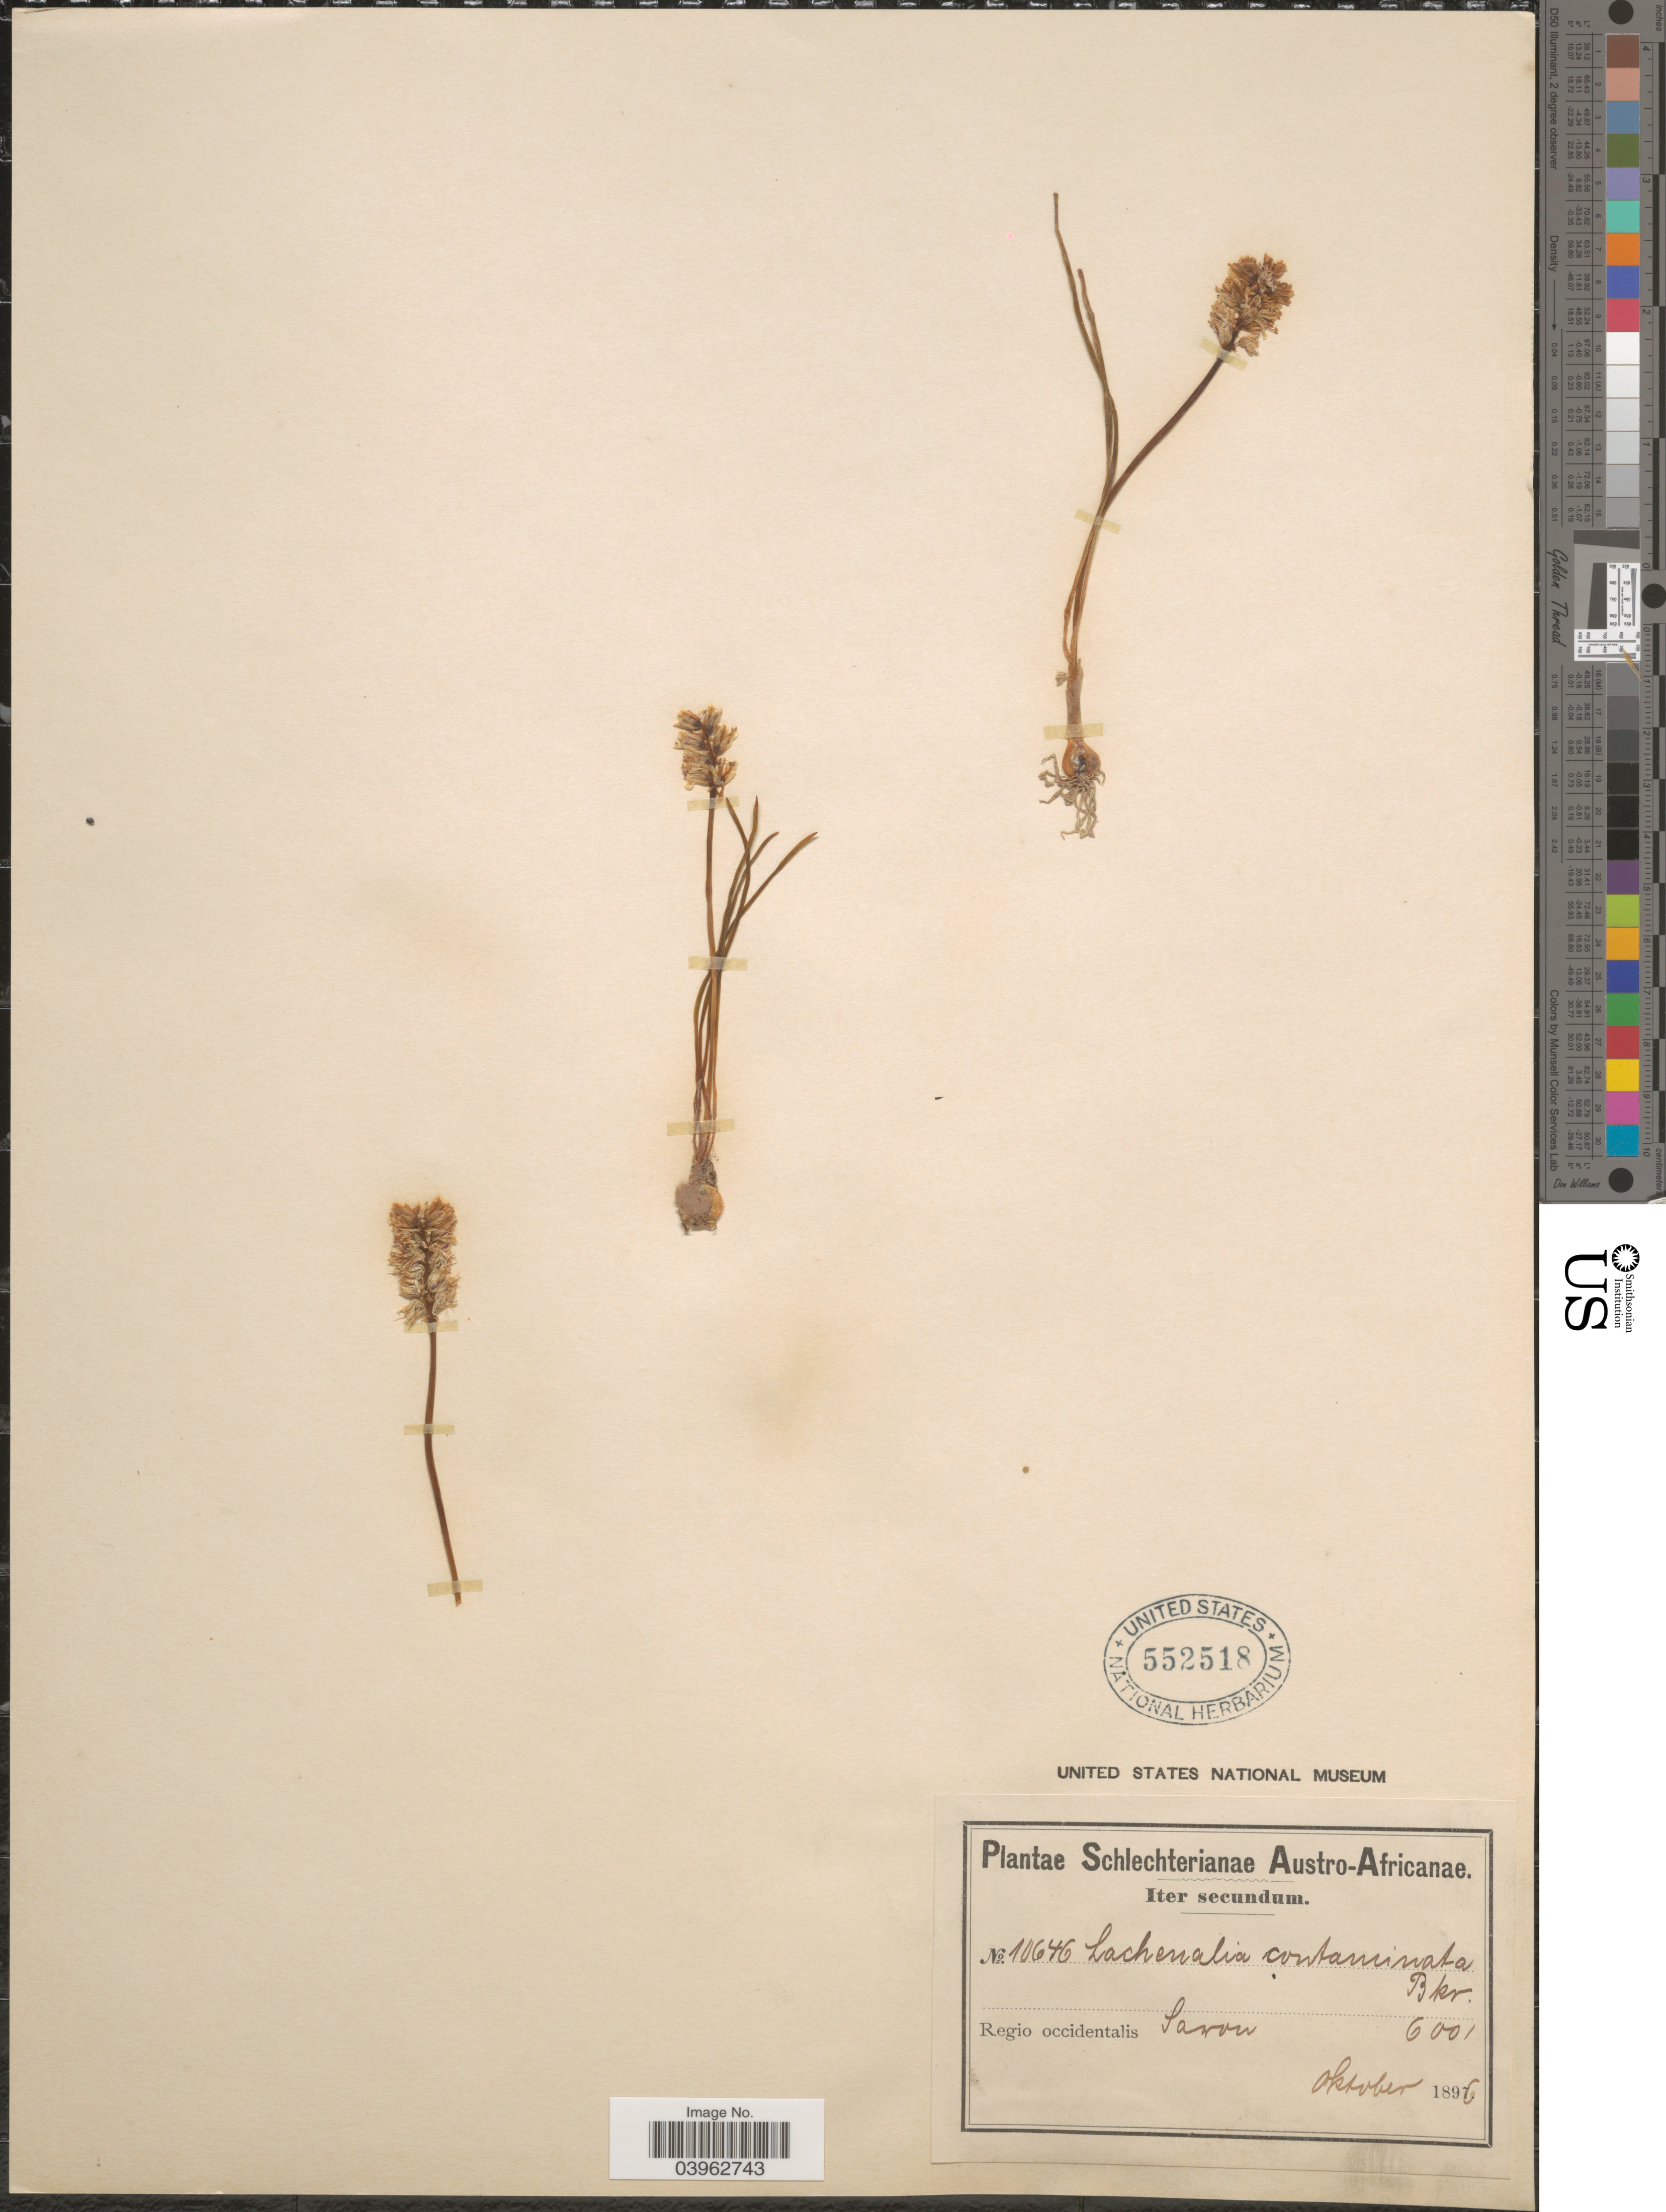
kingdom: Plantae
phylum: Tracheophyta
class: Liliopsida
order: Asparagales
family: Asparagaceae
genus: Lachenalia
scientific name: Lachenalia contaminata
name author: Aiton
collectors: Schlechter, --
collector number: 10646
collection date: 1896-10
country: South Africa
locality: Austro-Africanae. Regio occidentalis. Saron.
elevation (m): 183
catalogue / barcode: US 552518